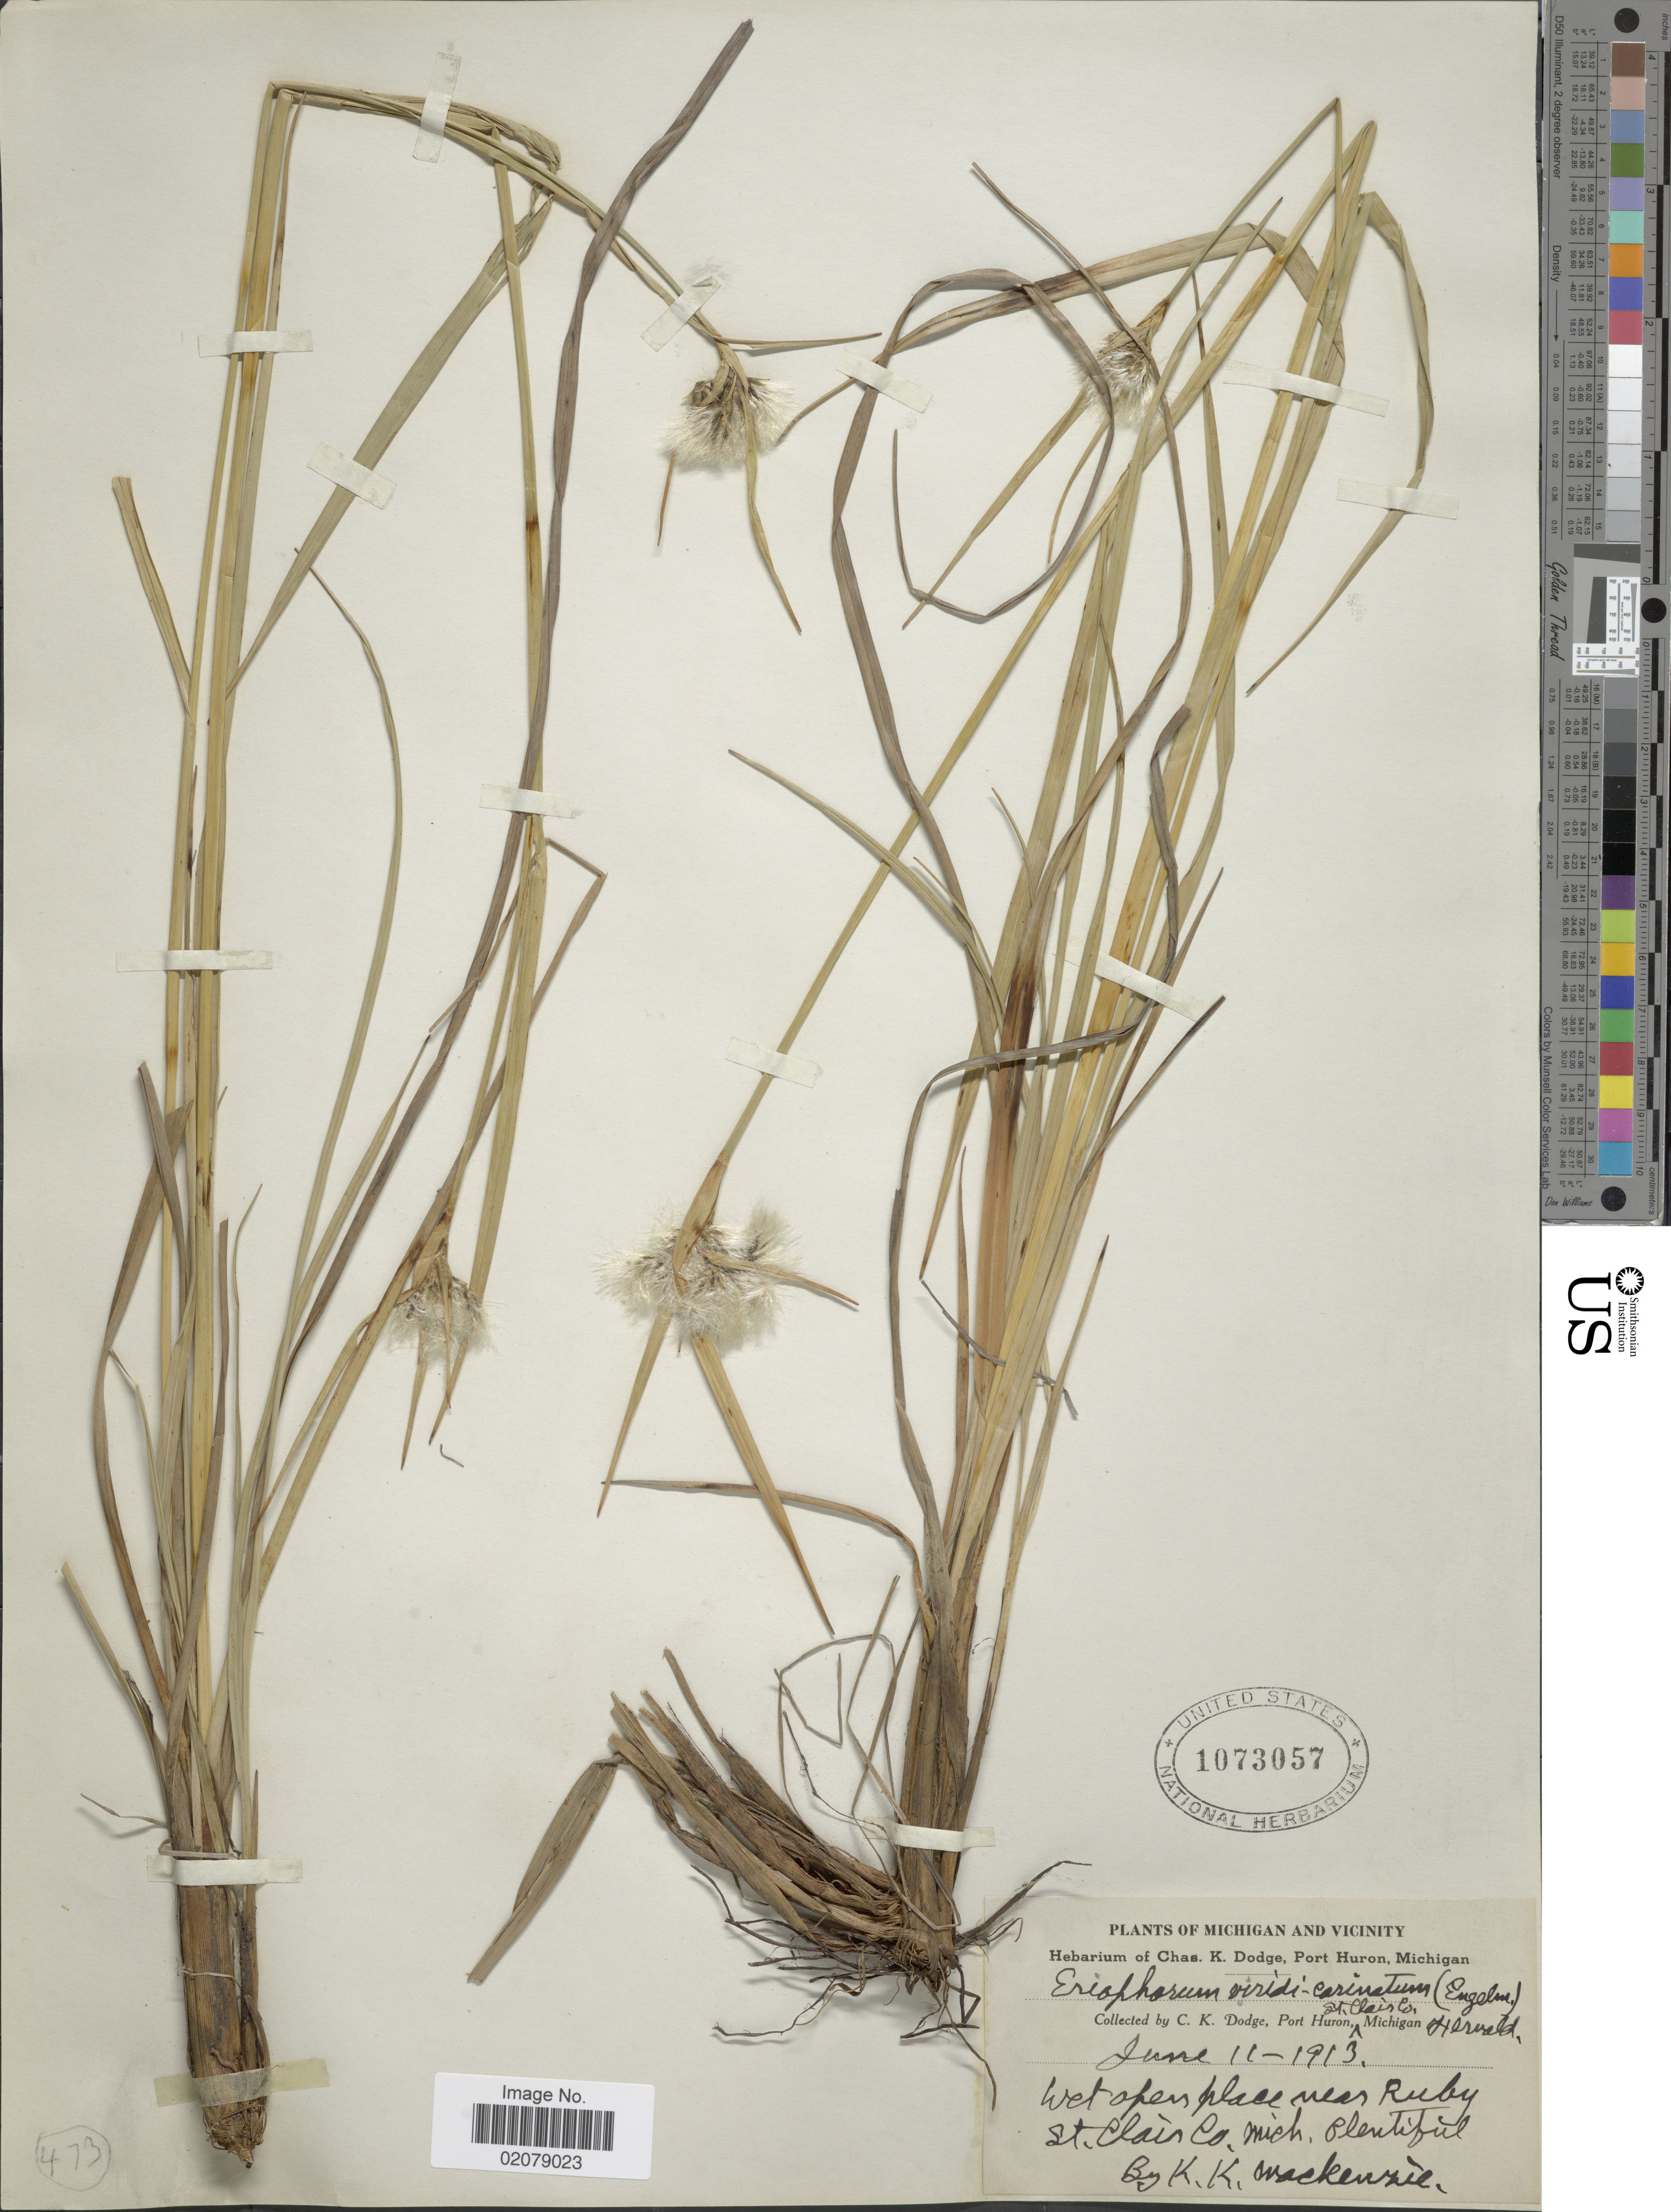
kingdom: Plantae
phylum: Tracheophyta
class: Liliopsida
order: Poales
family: Cyperaceae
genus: Eriophorum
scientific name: Eriophorum viridicarinatum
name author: (Englem.) Fernald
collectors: C. Dodge & K. K. Mackenzie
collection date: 1913-06-11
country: United States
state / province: Michigan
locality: Port Huron, Michigan, Wet open place near Ruby St. Clair Co., Mich.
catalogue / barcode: US 1073057